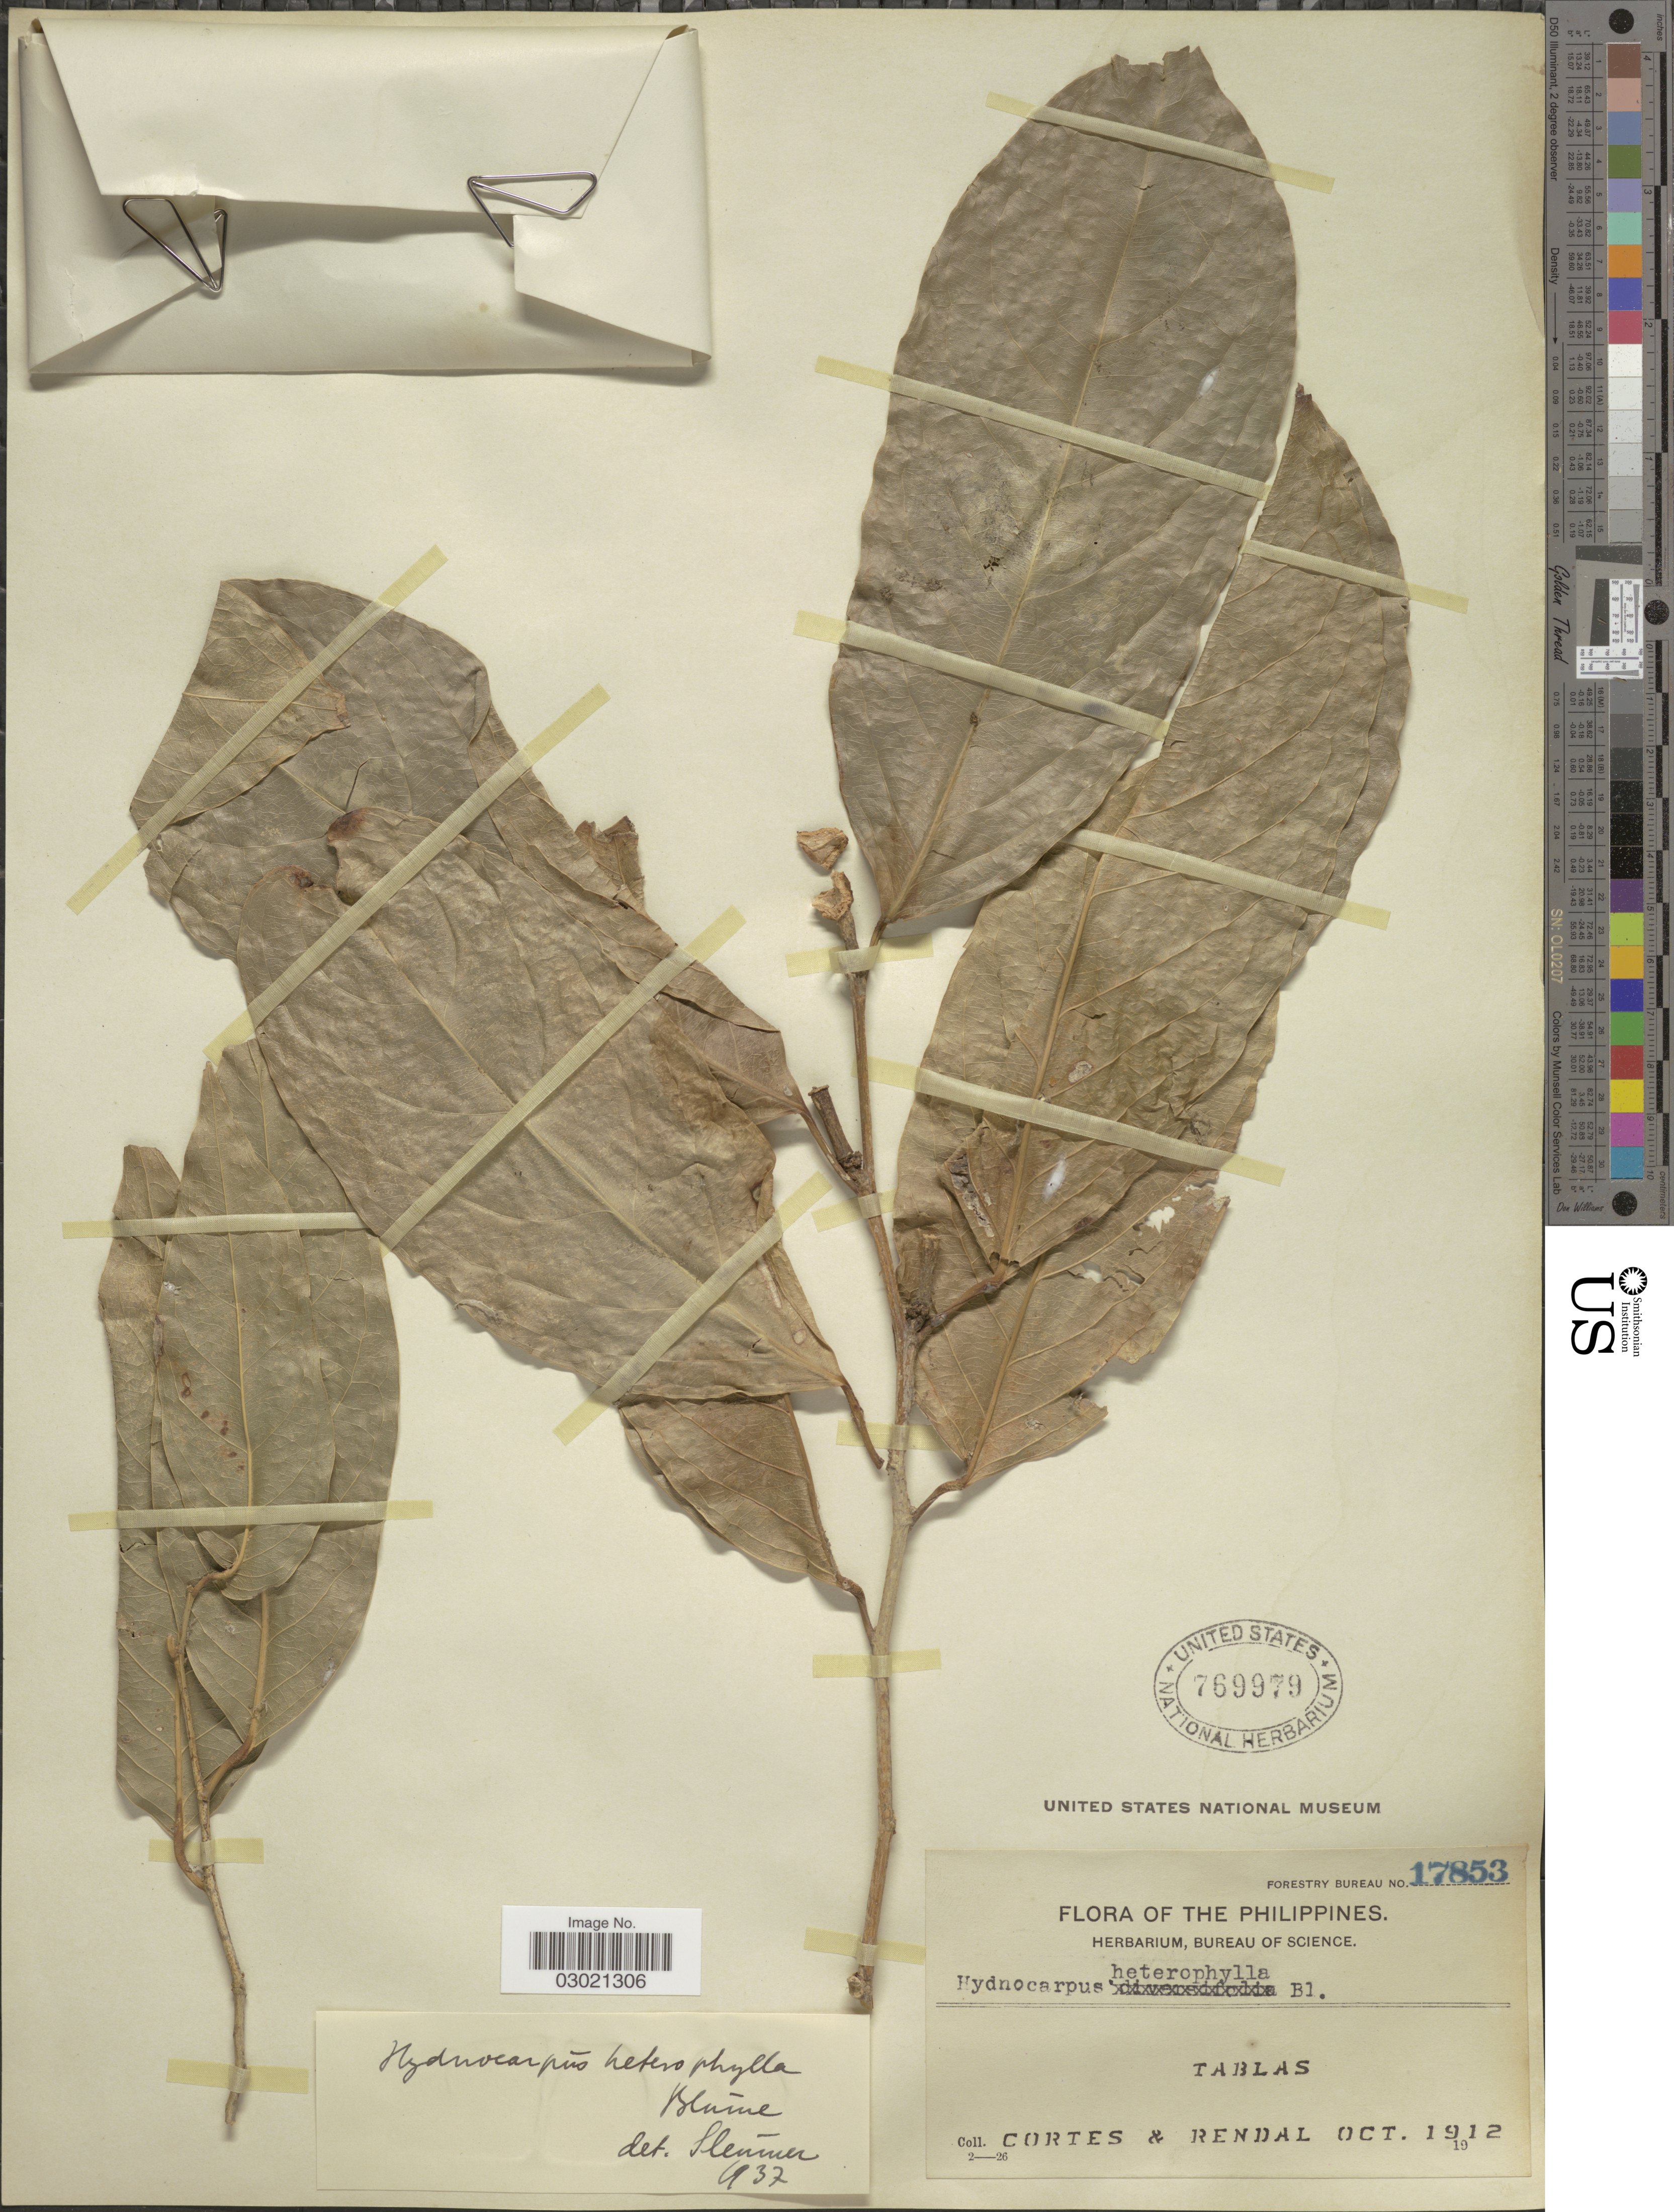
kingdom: Plantae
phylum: Tracheophyta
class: Magnoliopsida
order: Malpighiales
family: Achariaceae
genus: Hydnocarpus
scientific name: Hydnocarpus heterophyllus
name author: Blume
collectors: -. Cortes & -. Rendal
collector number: Forestry Bureay 17853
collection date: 1912-10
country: Philippines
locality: Tablas.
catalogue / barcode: US 769979